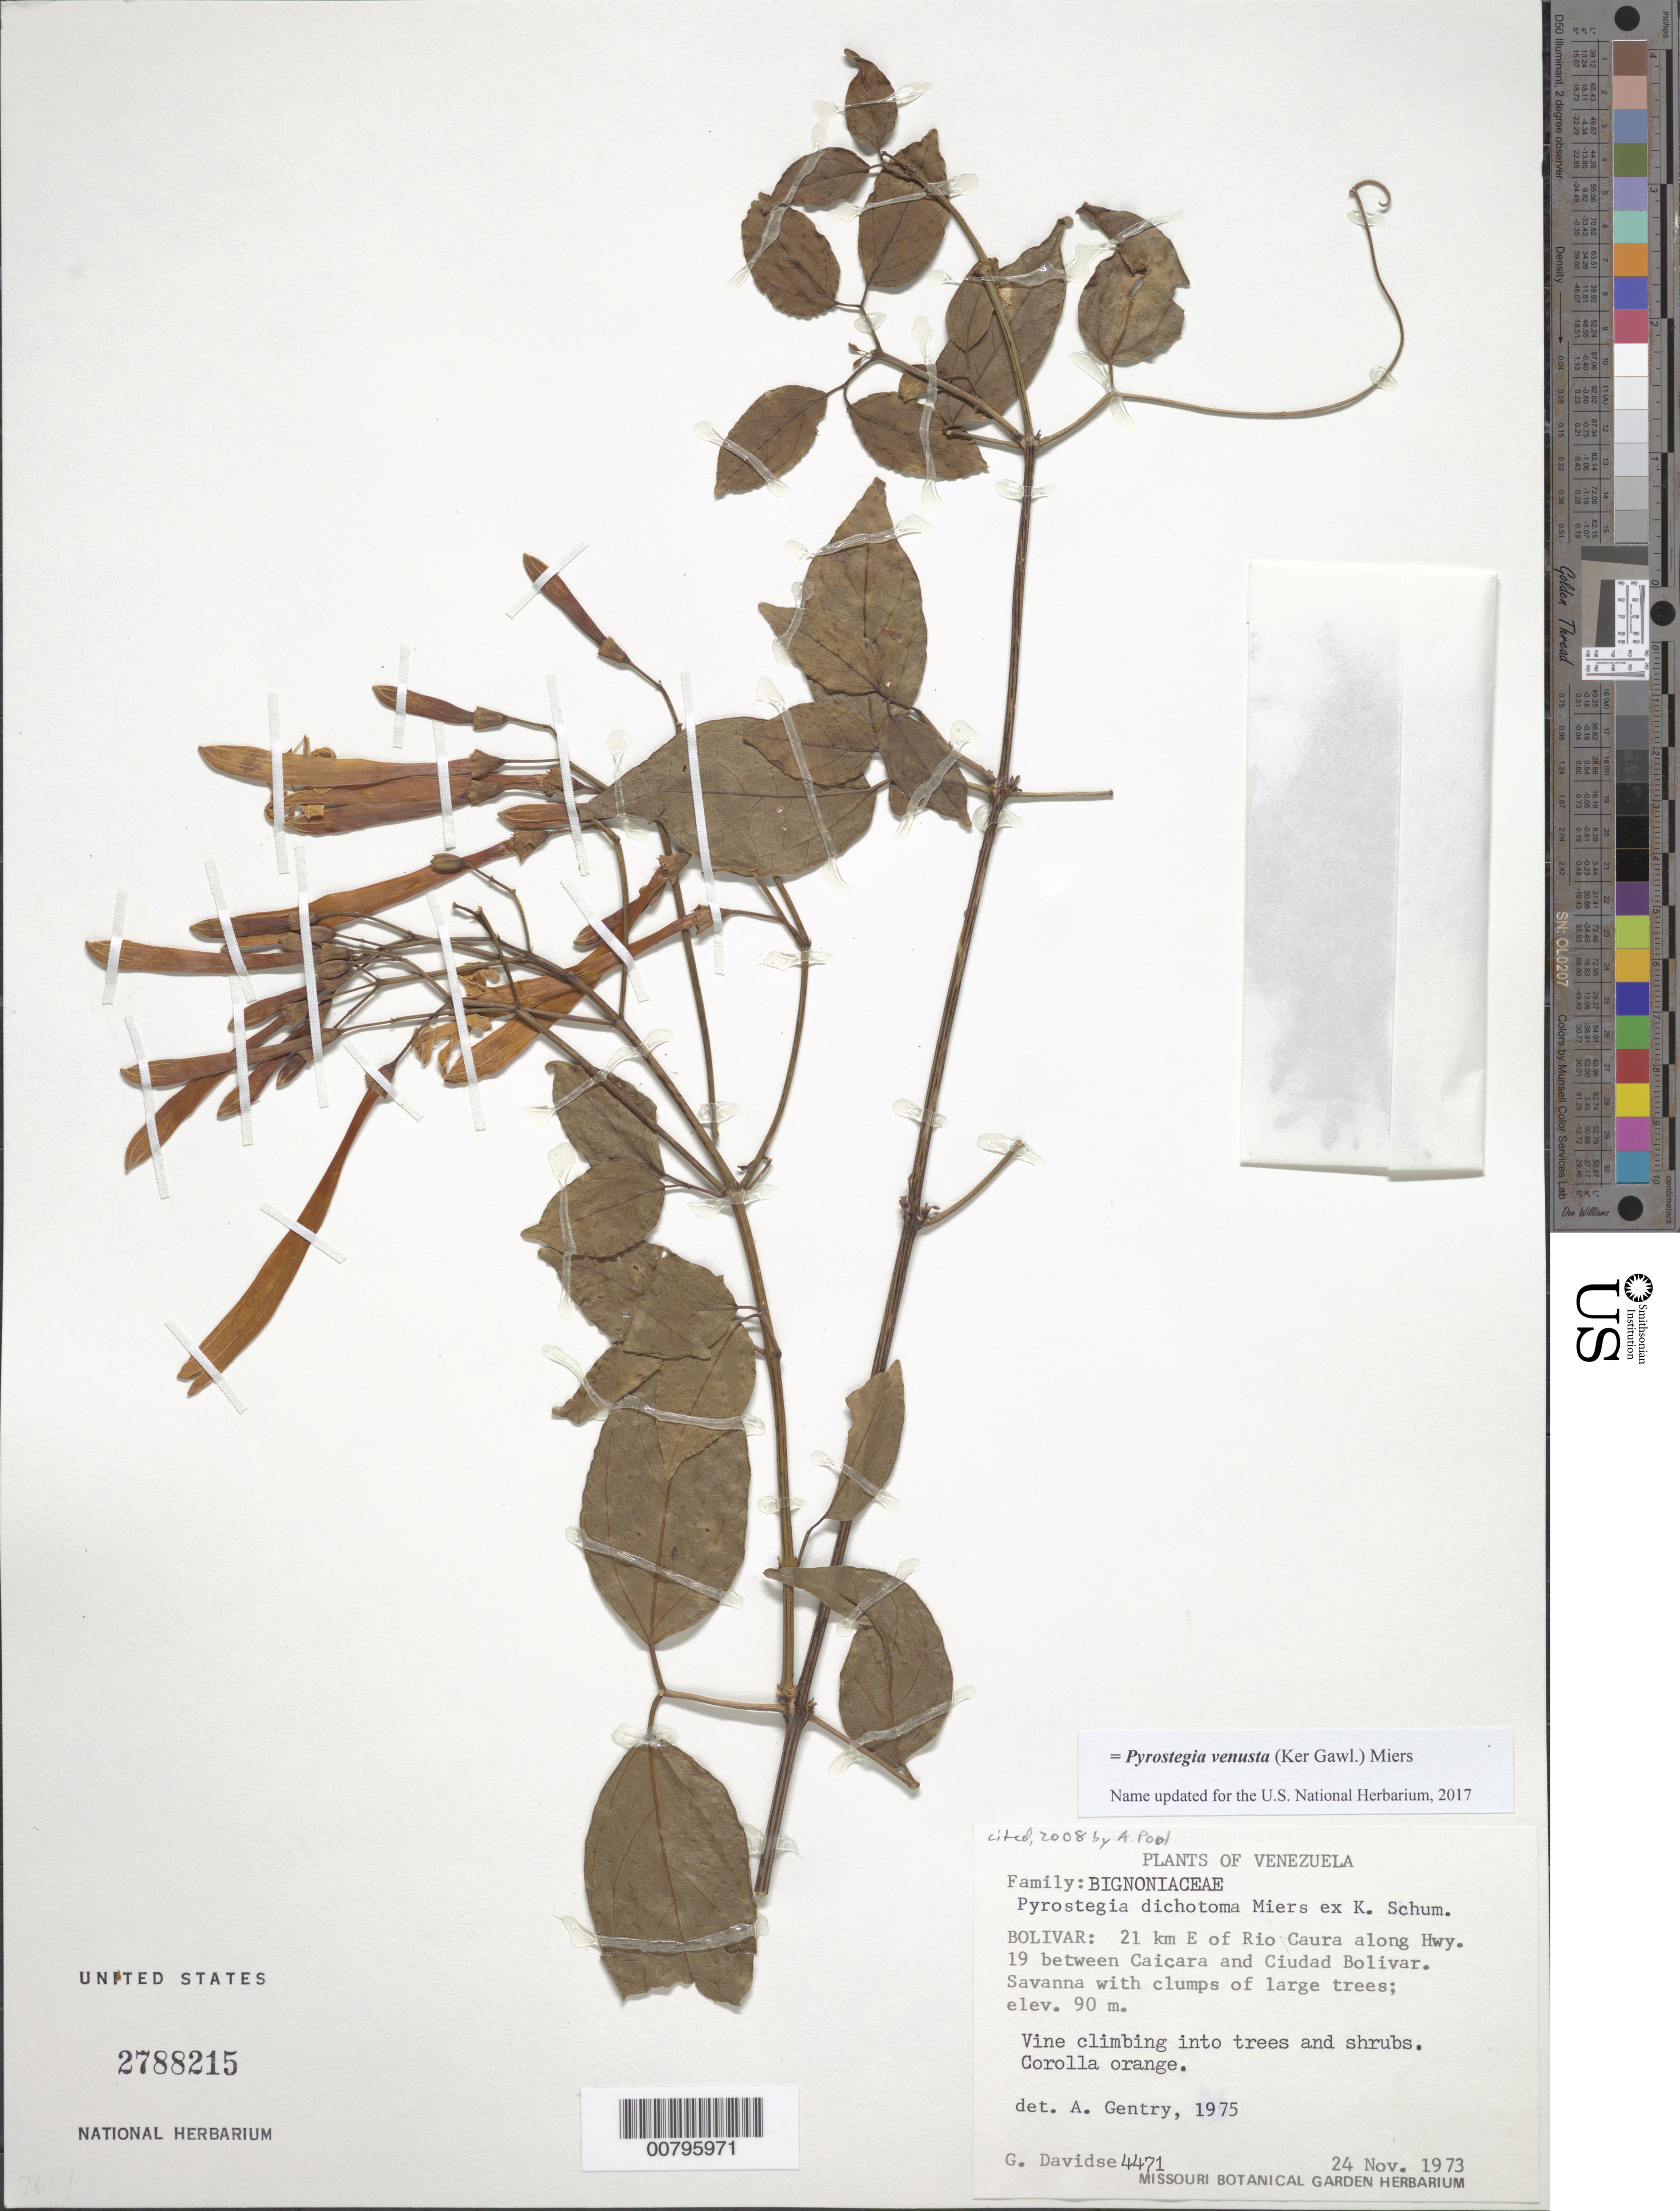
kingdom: Plantae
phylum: Tracheophyta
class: Magnoliopsida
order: Lamiales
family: Bignoniaceae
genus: Pyrostegia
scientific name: Pyrostegia venusta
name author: (Ker Gawl.) Miers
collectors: G. Davidse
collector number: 4471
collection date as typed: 24-Nov-73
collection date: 1973-11-24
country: Venezuela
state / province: Bolívar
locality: Caicara to Ciudad Bolívar, 21 km E of Río Caura along Hwy 19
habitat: Savanna with clumps of large trees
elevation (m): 90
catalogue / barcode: US 2788215